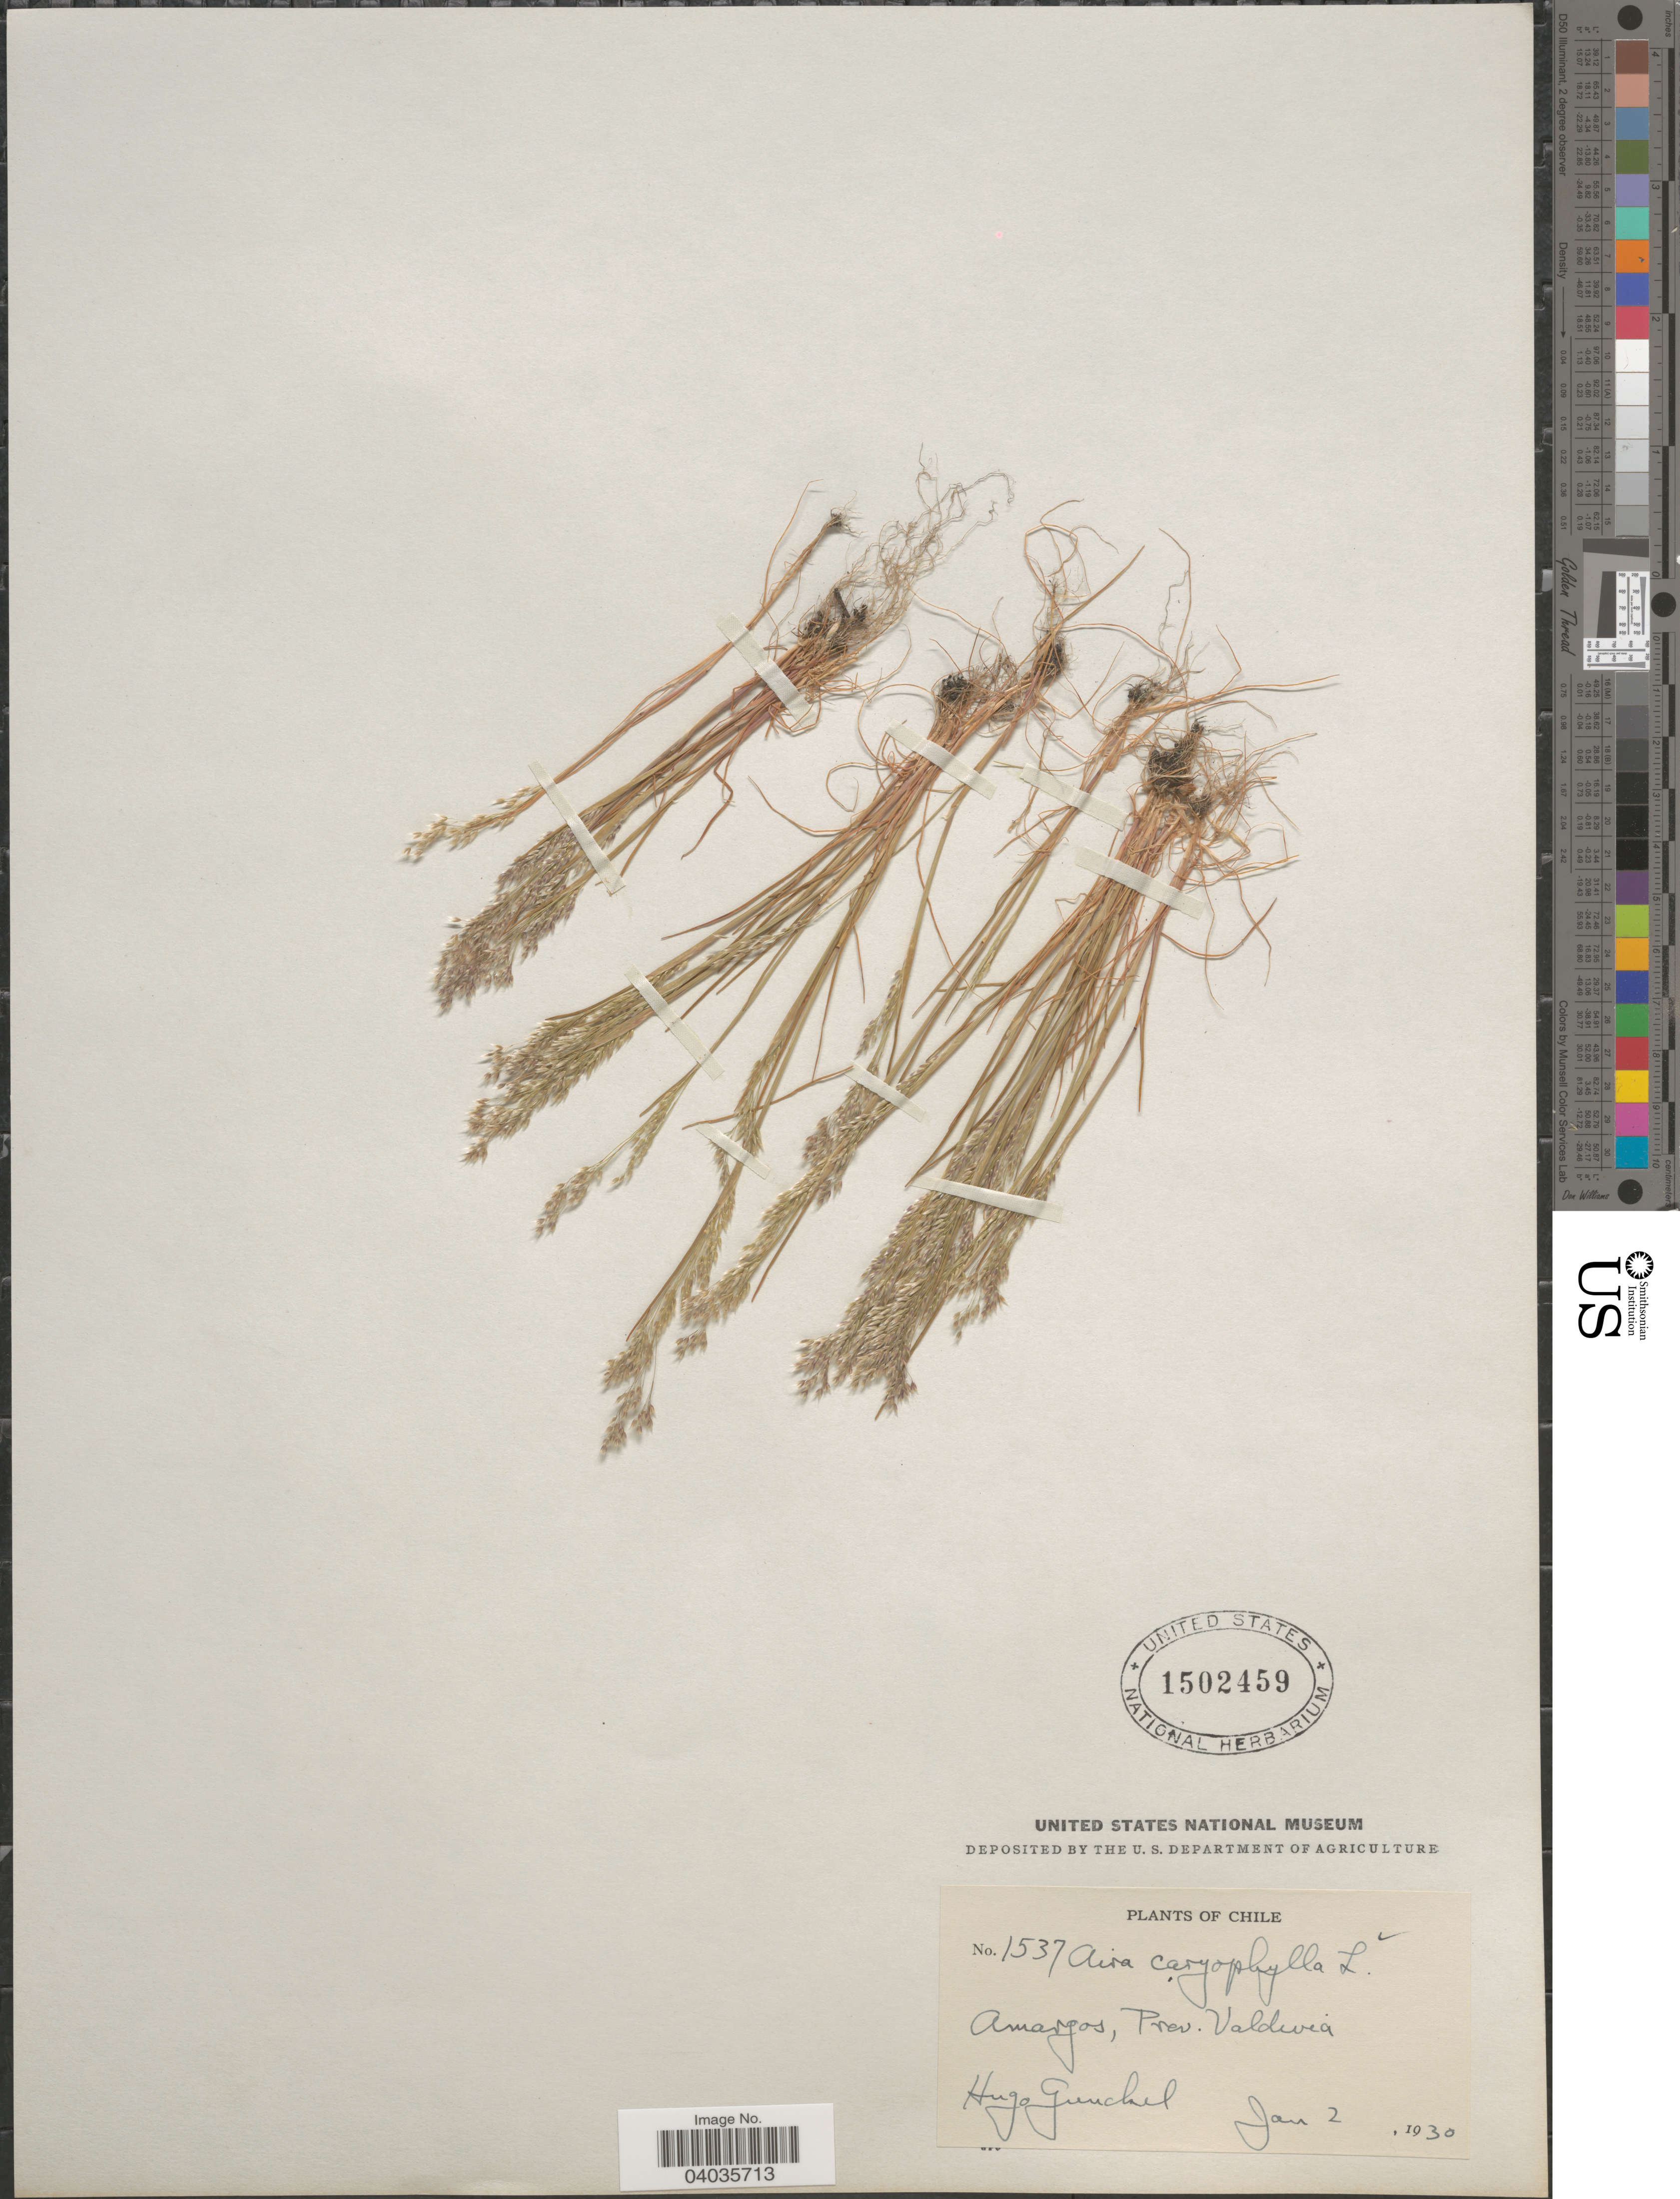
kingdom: Plantae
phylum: Tracheophyta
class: Liliopsida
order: Poales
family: Poaceae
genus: Aira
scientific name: Aira caryophyllea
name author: L.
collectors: H. Gunckel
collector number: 1537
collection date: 1930-01-02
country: Chile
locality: Amargos, Prov. Valdivia.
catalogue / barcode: US 1502459